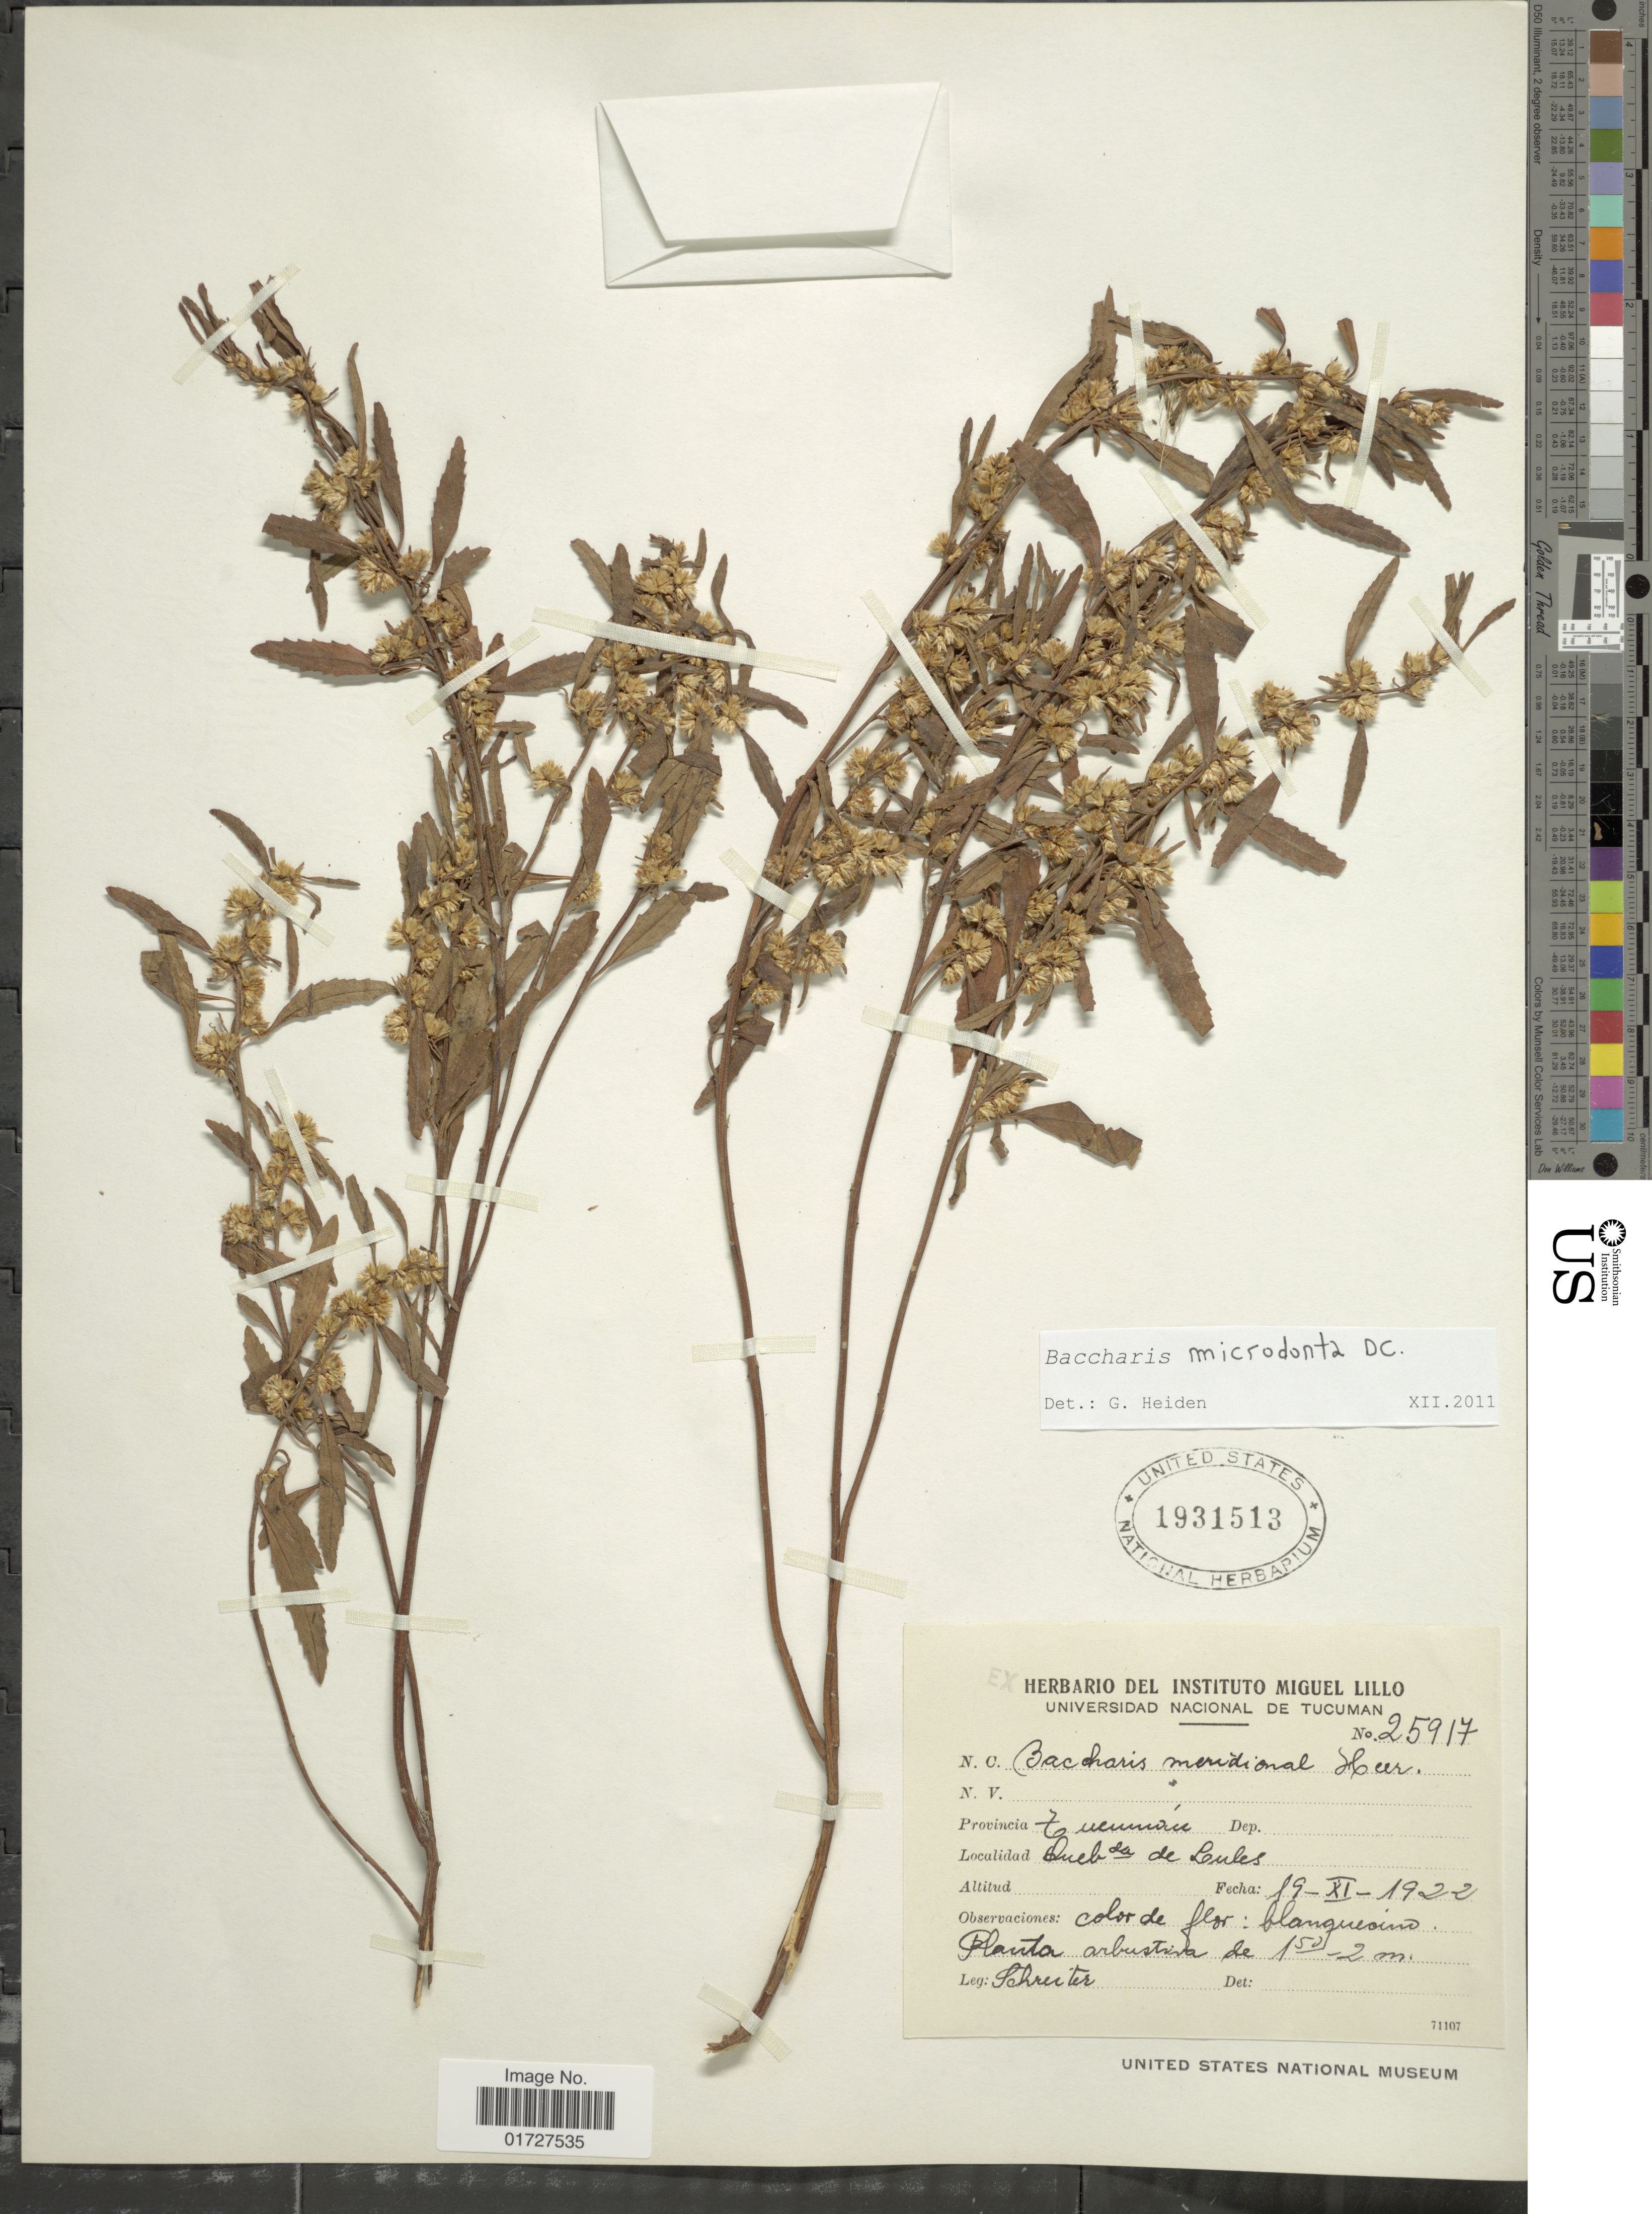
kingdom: Plantae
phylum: Tracheophyta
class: Magnoliopsida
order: Asterales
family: Asteraceae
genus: Baccharis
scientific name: Baccharis microdonta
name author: DC.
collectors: R. Schreiter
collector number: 25917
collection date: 1922-11-19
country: Argentina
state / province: Tucuman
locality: Quebda de Leules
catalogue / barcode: US 1931513